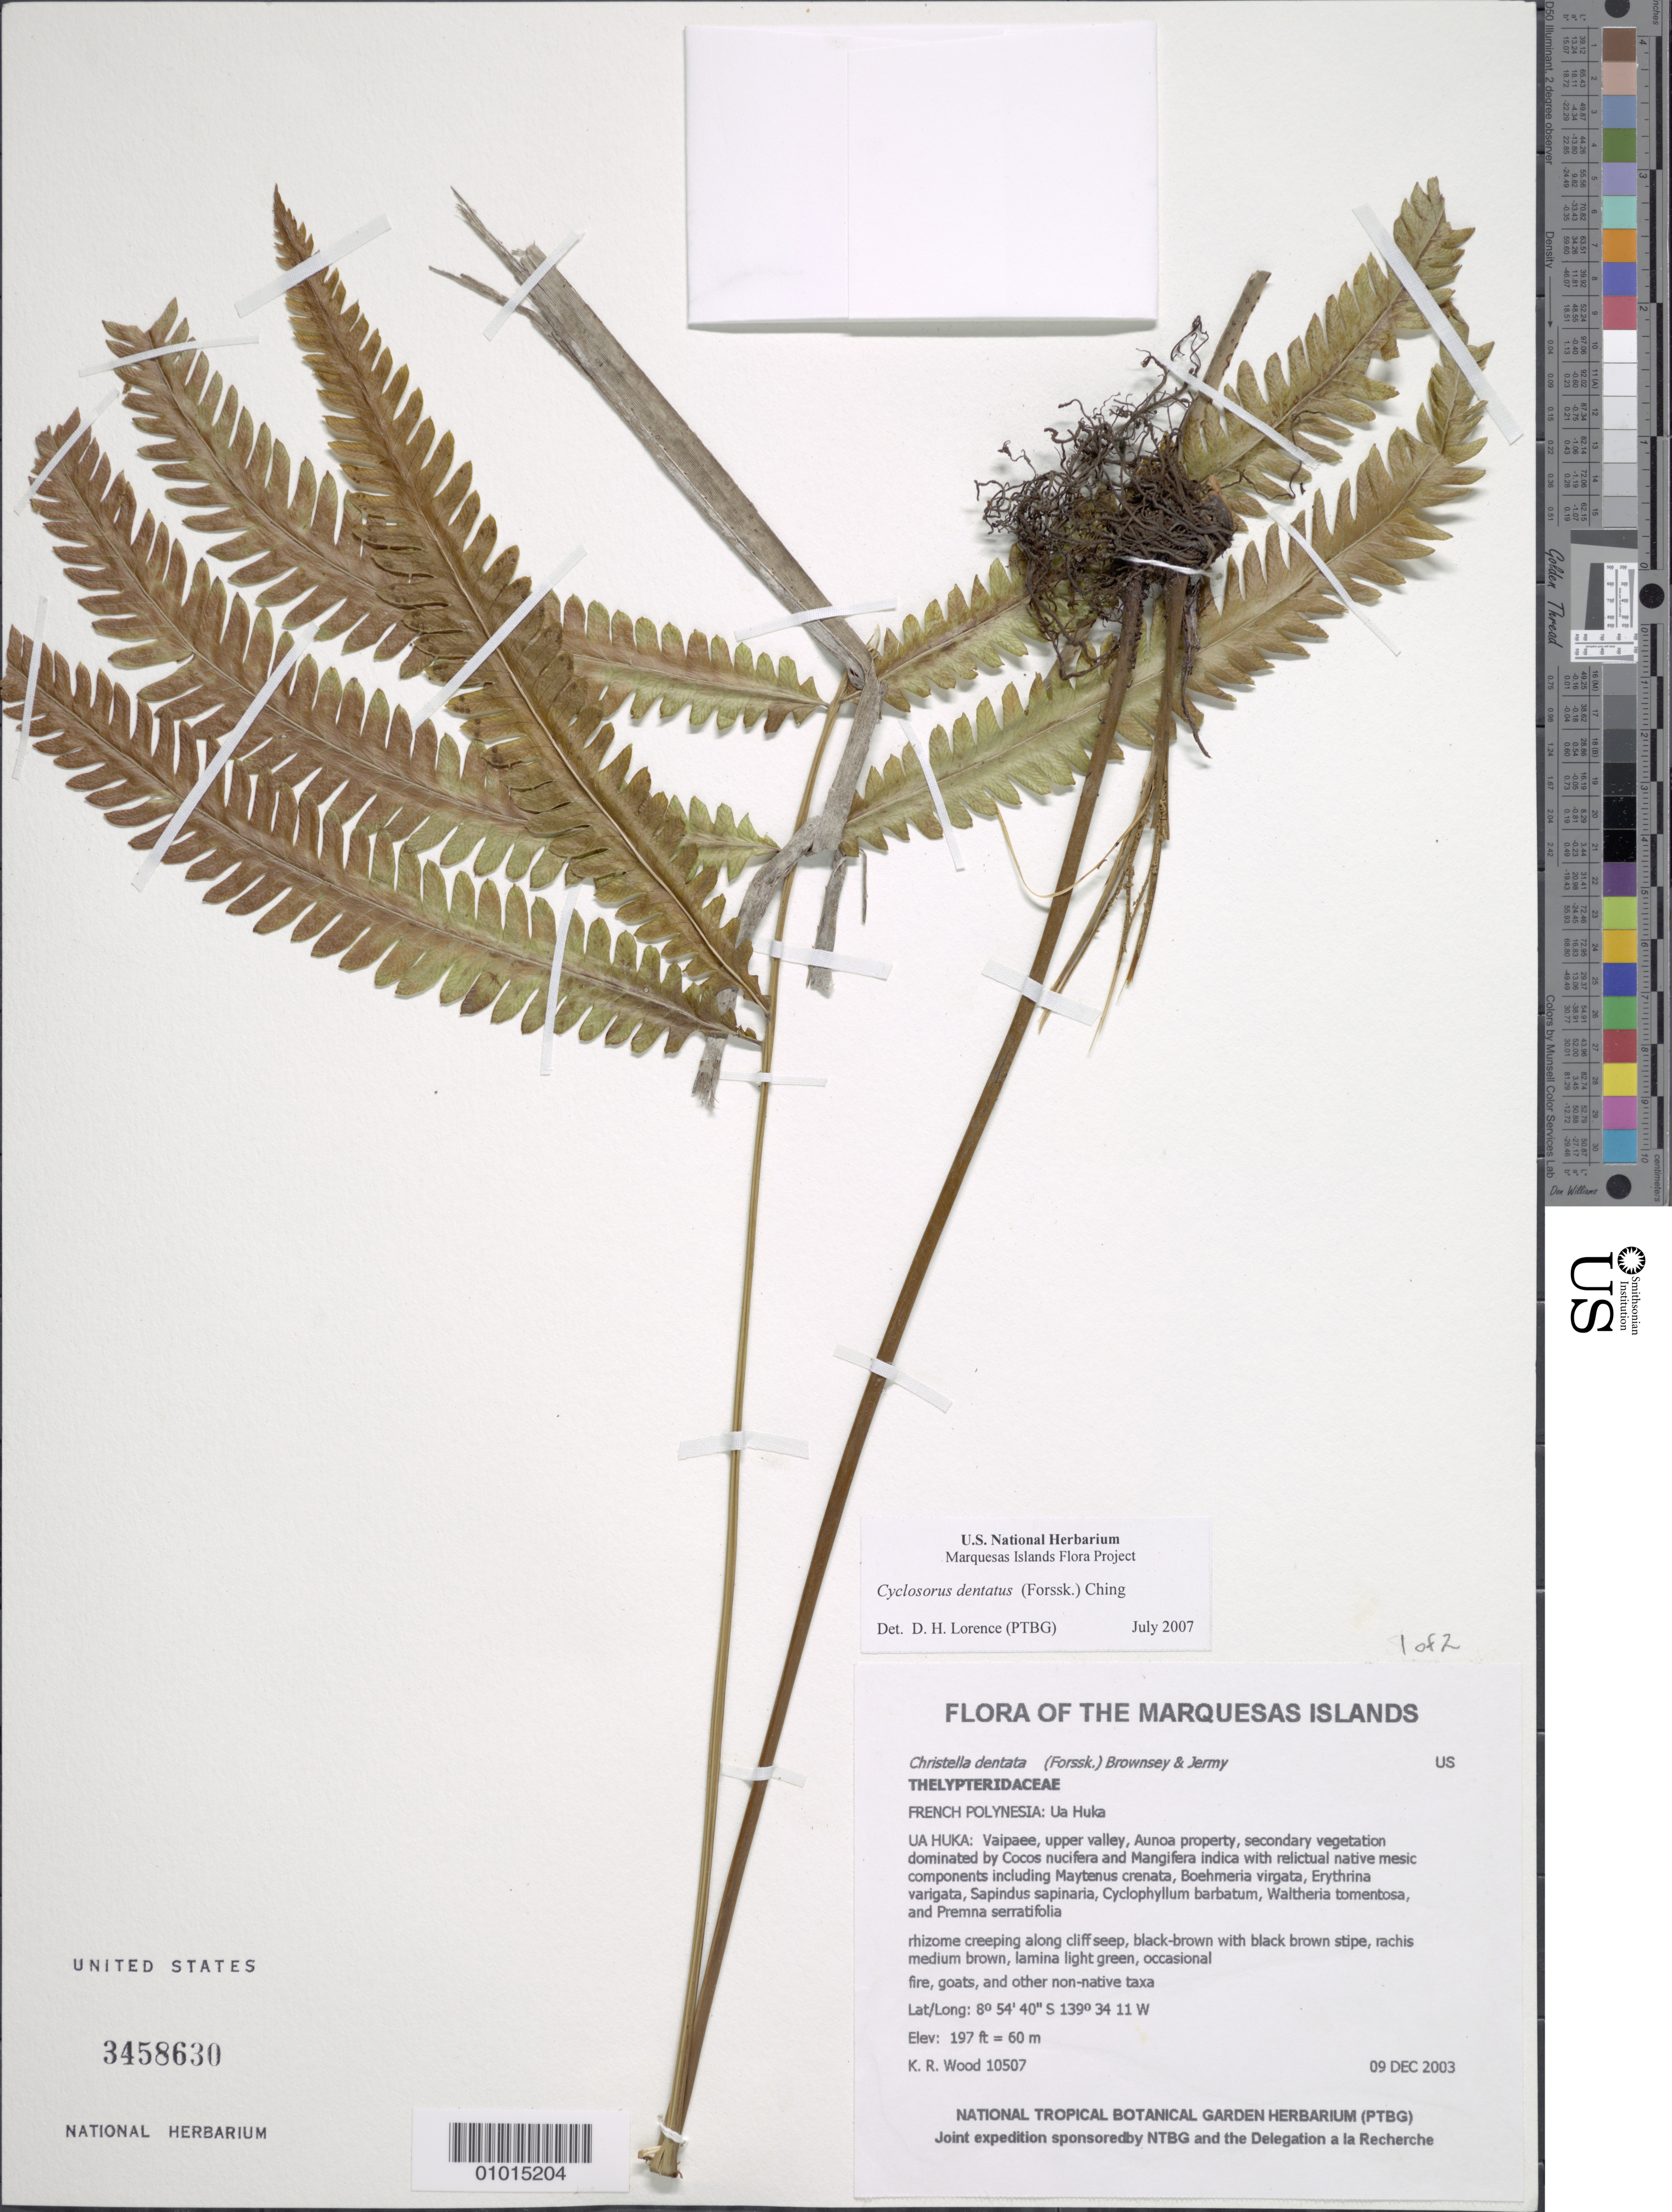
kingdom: Plantae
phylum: Tracheophyta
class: Polypodiopsida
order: Polypodiales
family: Thelypteridaceae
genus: Amphineuron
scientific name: Amphineuron opulentum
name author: (Kaulf.) Holttum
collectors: K. R. Wood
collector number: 10507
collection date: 2003-12-09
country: French Polynesia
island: Ua Huka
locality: Vaipaee, upper valley, Aunoa property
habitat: Secondary vegetation dominated by Cocos nucifera and Mangifera indica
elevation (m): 60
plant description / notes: Fire, goats, and other non-native taxa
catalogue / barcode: US 3458630